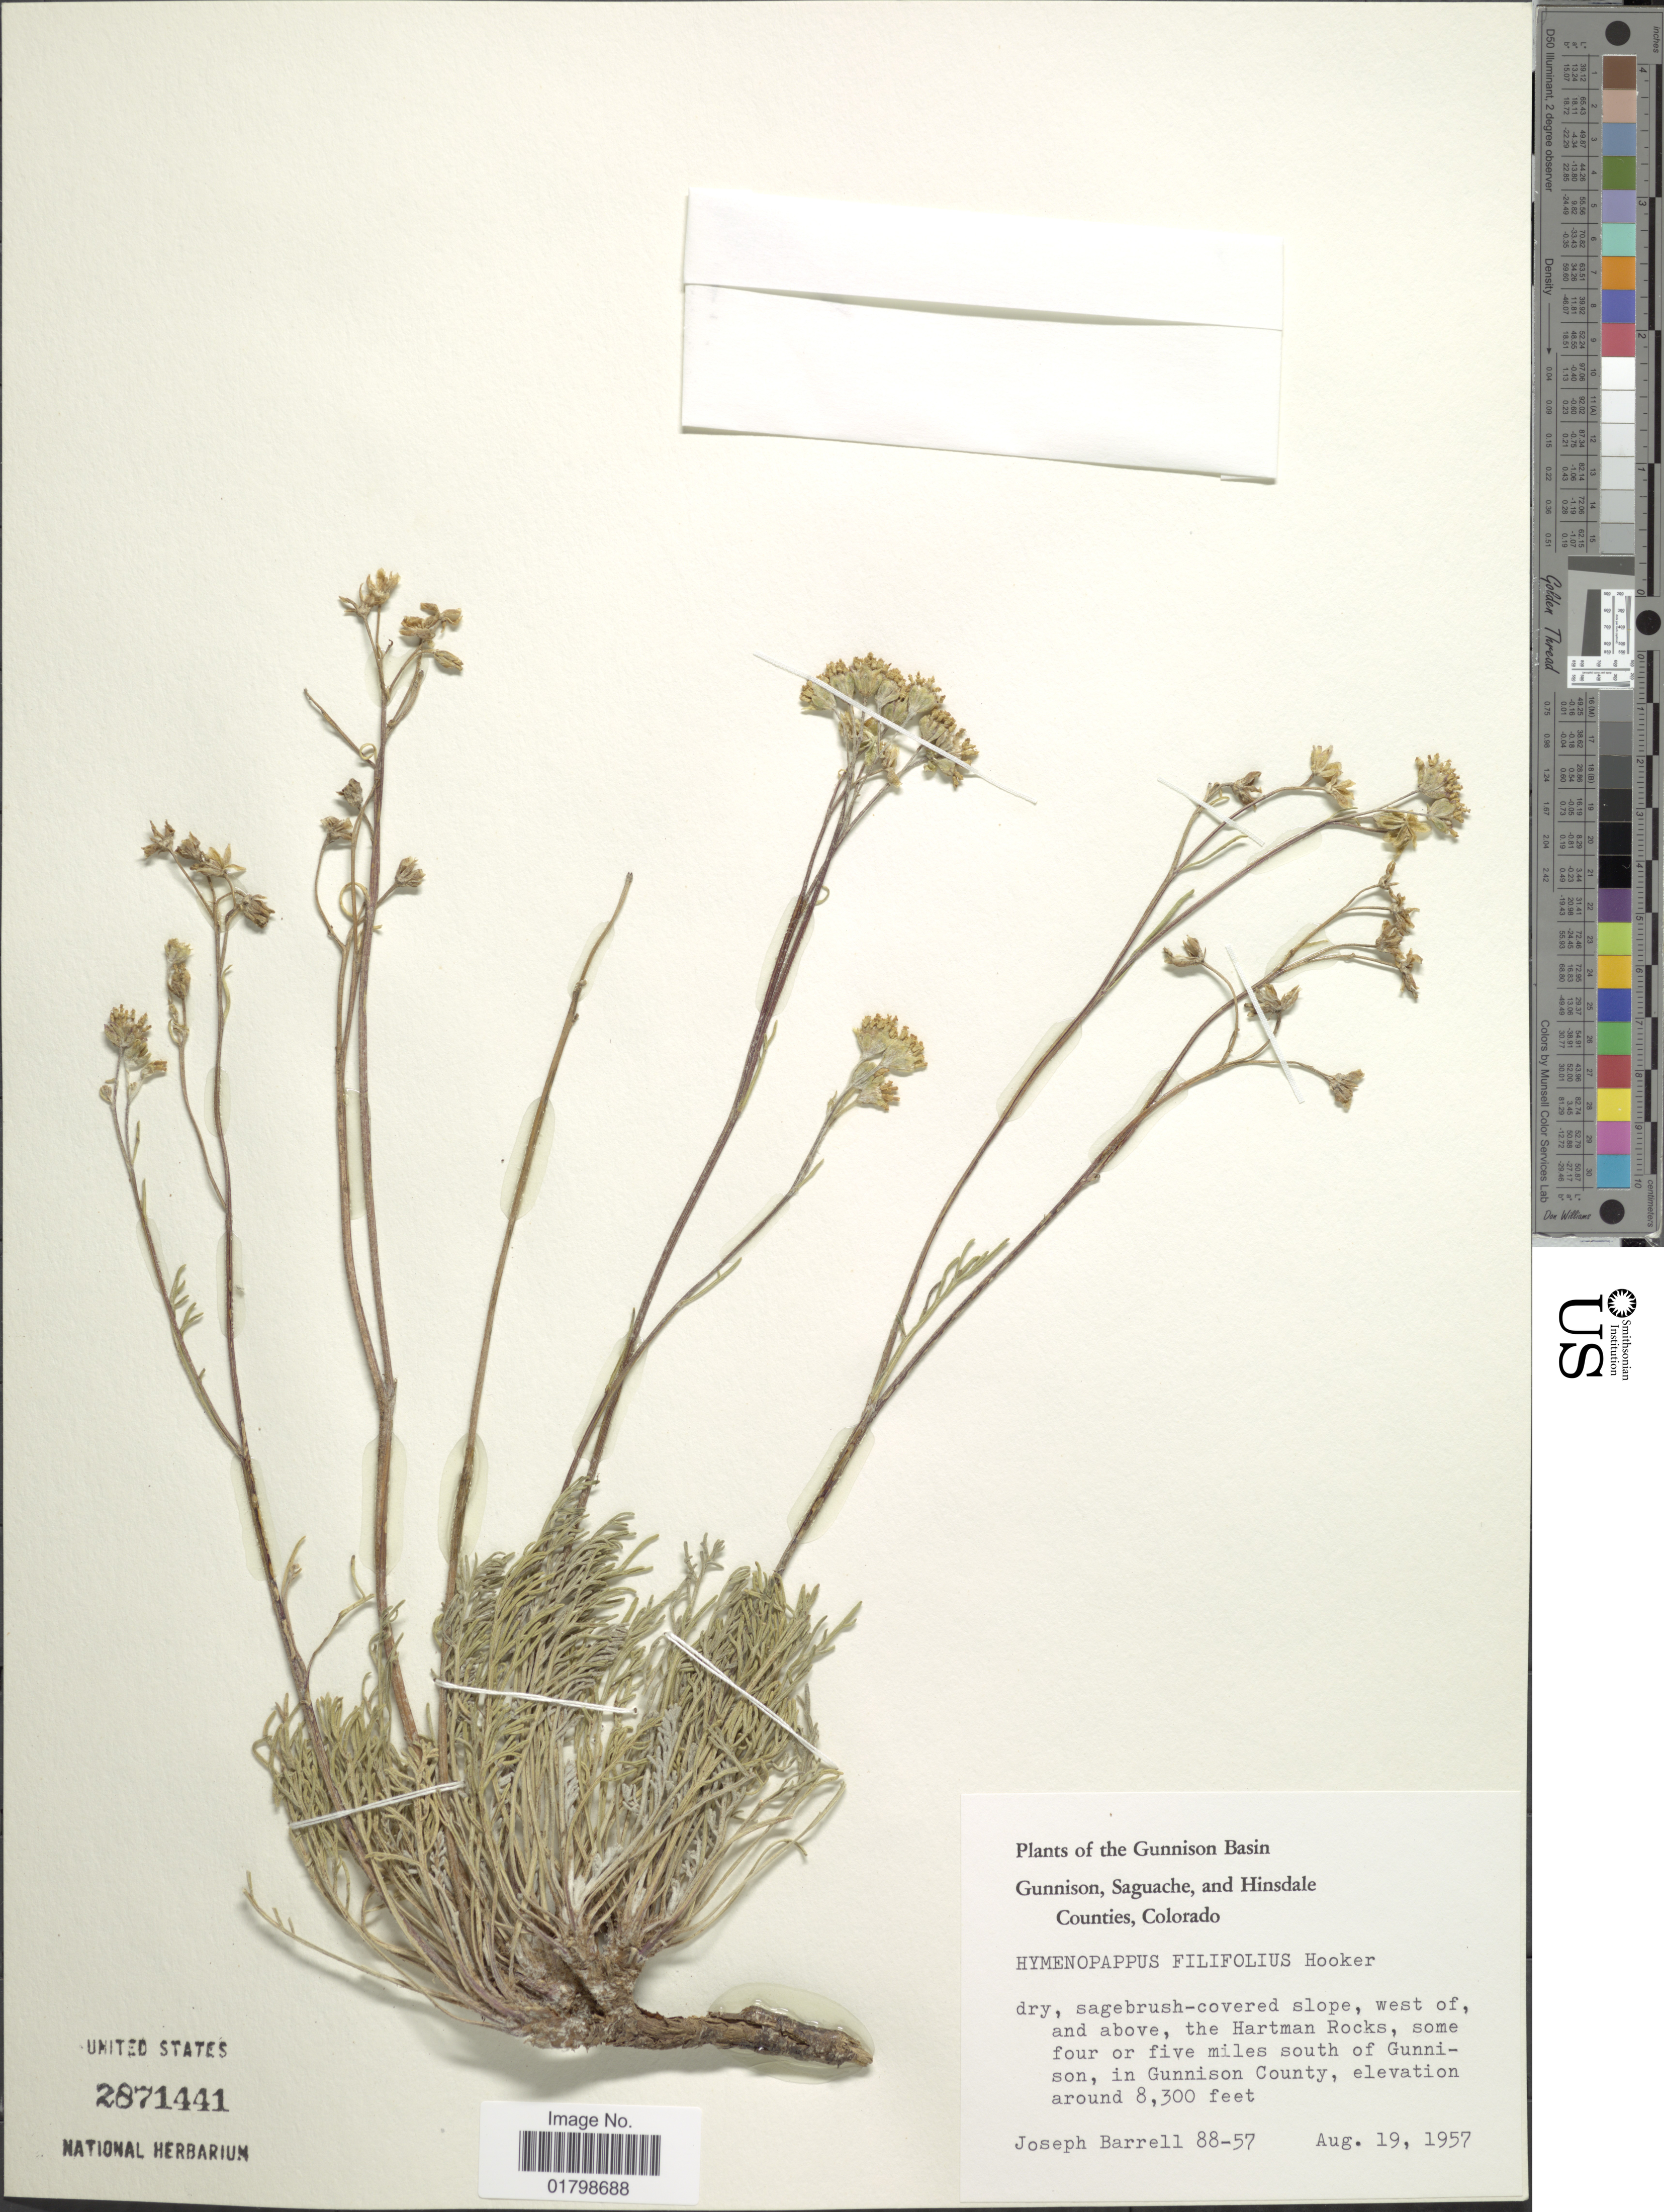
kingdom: Plantae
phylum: Tracheophyta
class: Magnoliopsida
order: Asterales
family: Asteraceae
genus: Hymenopappus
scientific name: Hymenopappus filifolius var. cinereus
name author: (Rydb.) I.M. Johnst.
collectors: J. Barrell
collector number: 88-57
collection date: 1957-08-19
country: United States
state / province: Colorado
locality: Gunnison Basin, Gunnison, Saguache, and Hinsdale Counties, west of, and above, the Hartman Rocks, some four or five miles south of Gunnison, in Gunnison County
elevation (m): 2530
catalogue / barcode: US 2871441